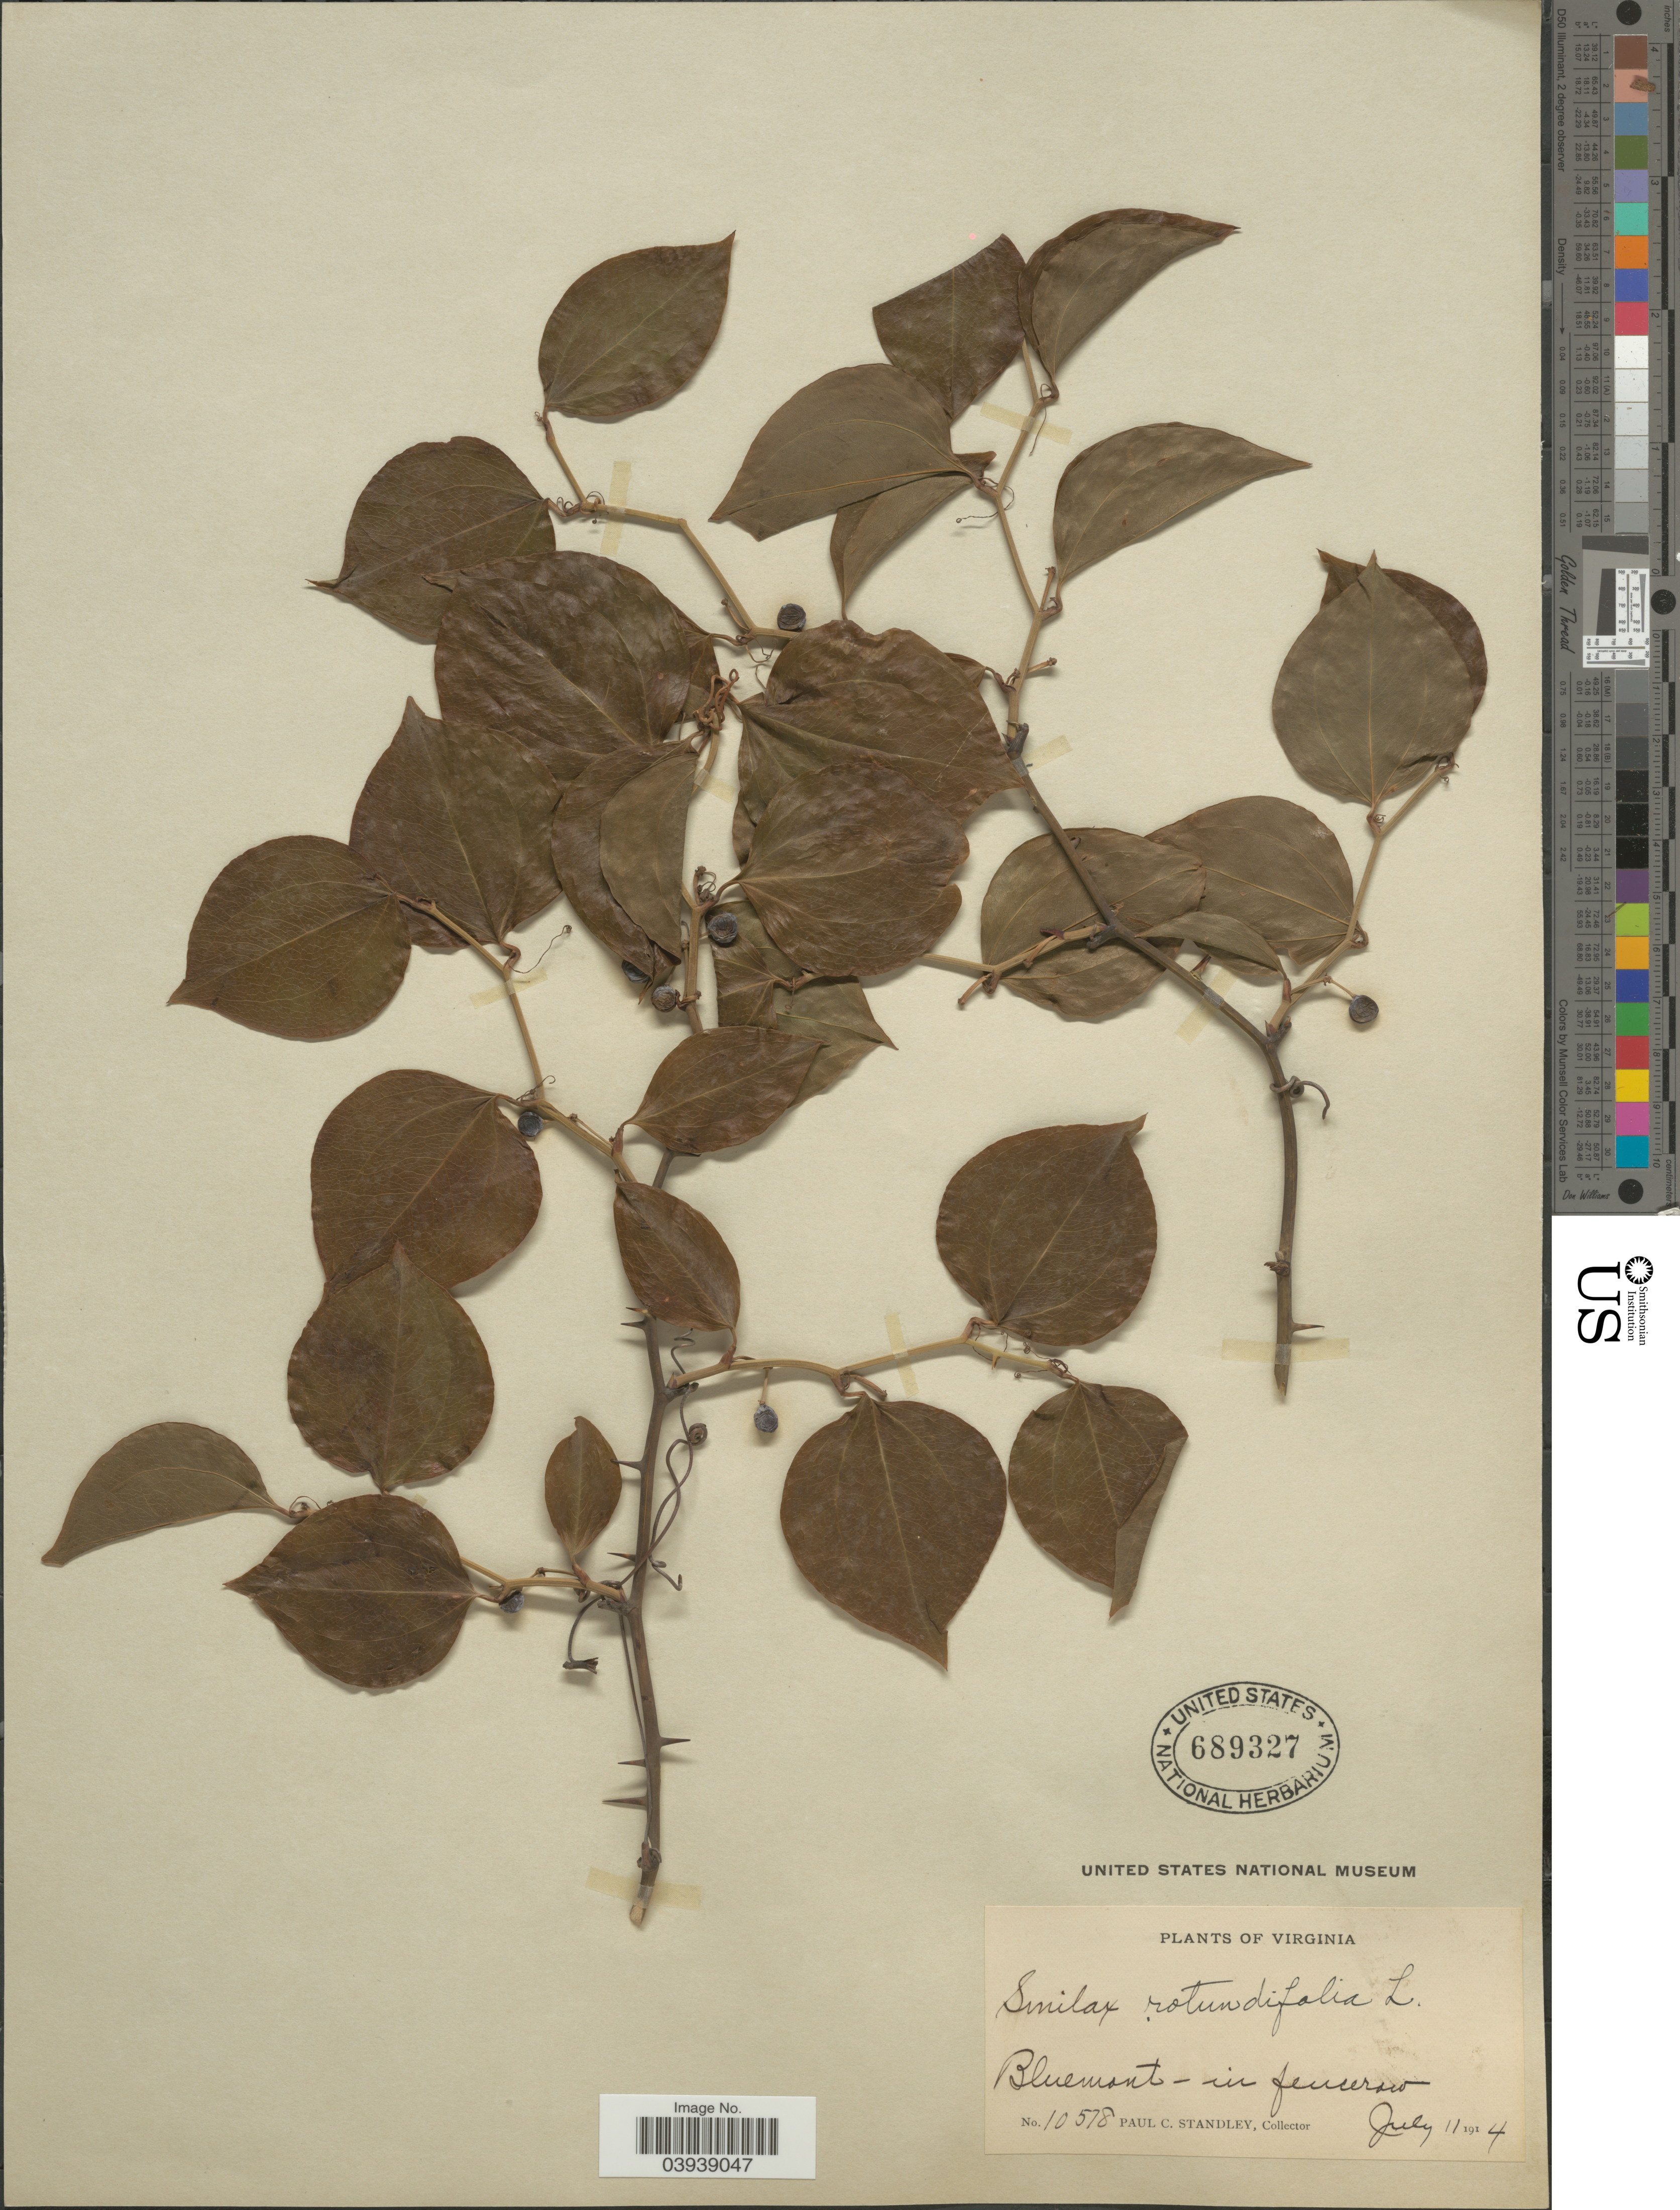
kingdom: Plantae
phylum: Tracheophyta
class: Liliopsida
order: Liliales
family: Smilacaceae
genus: Smilax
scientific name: Smilax rotundifolia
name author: L.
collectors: P. C. Standley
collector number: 10578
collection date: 1914-07-11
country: United States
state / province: Virginia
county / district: Loudoun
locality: Bluemont - in fencerow.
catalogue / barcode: US 689327